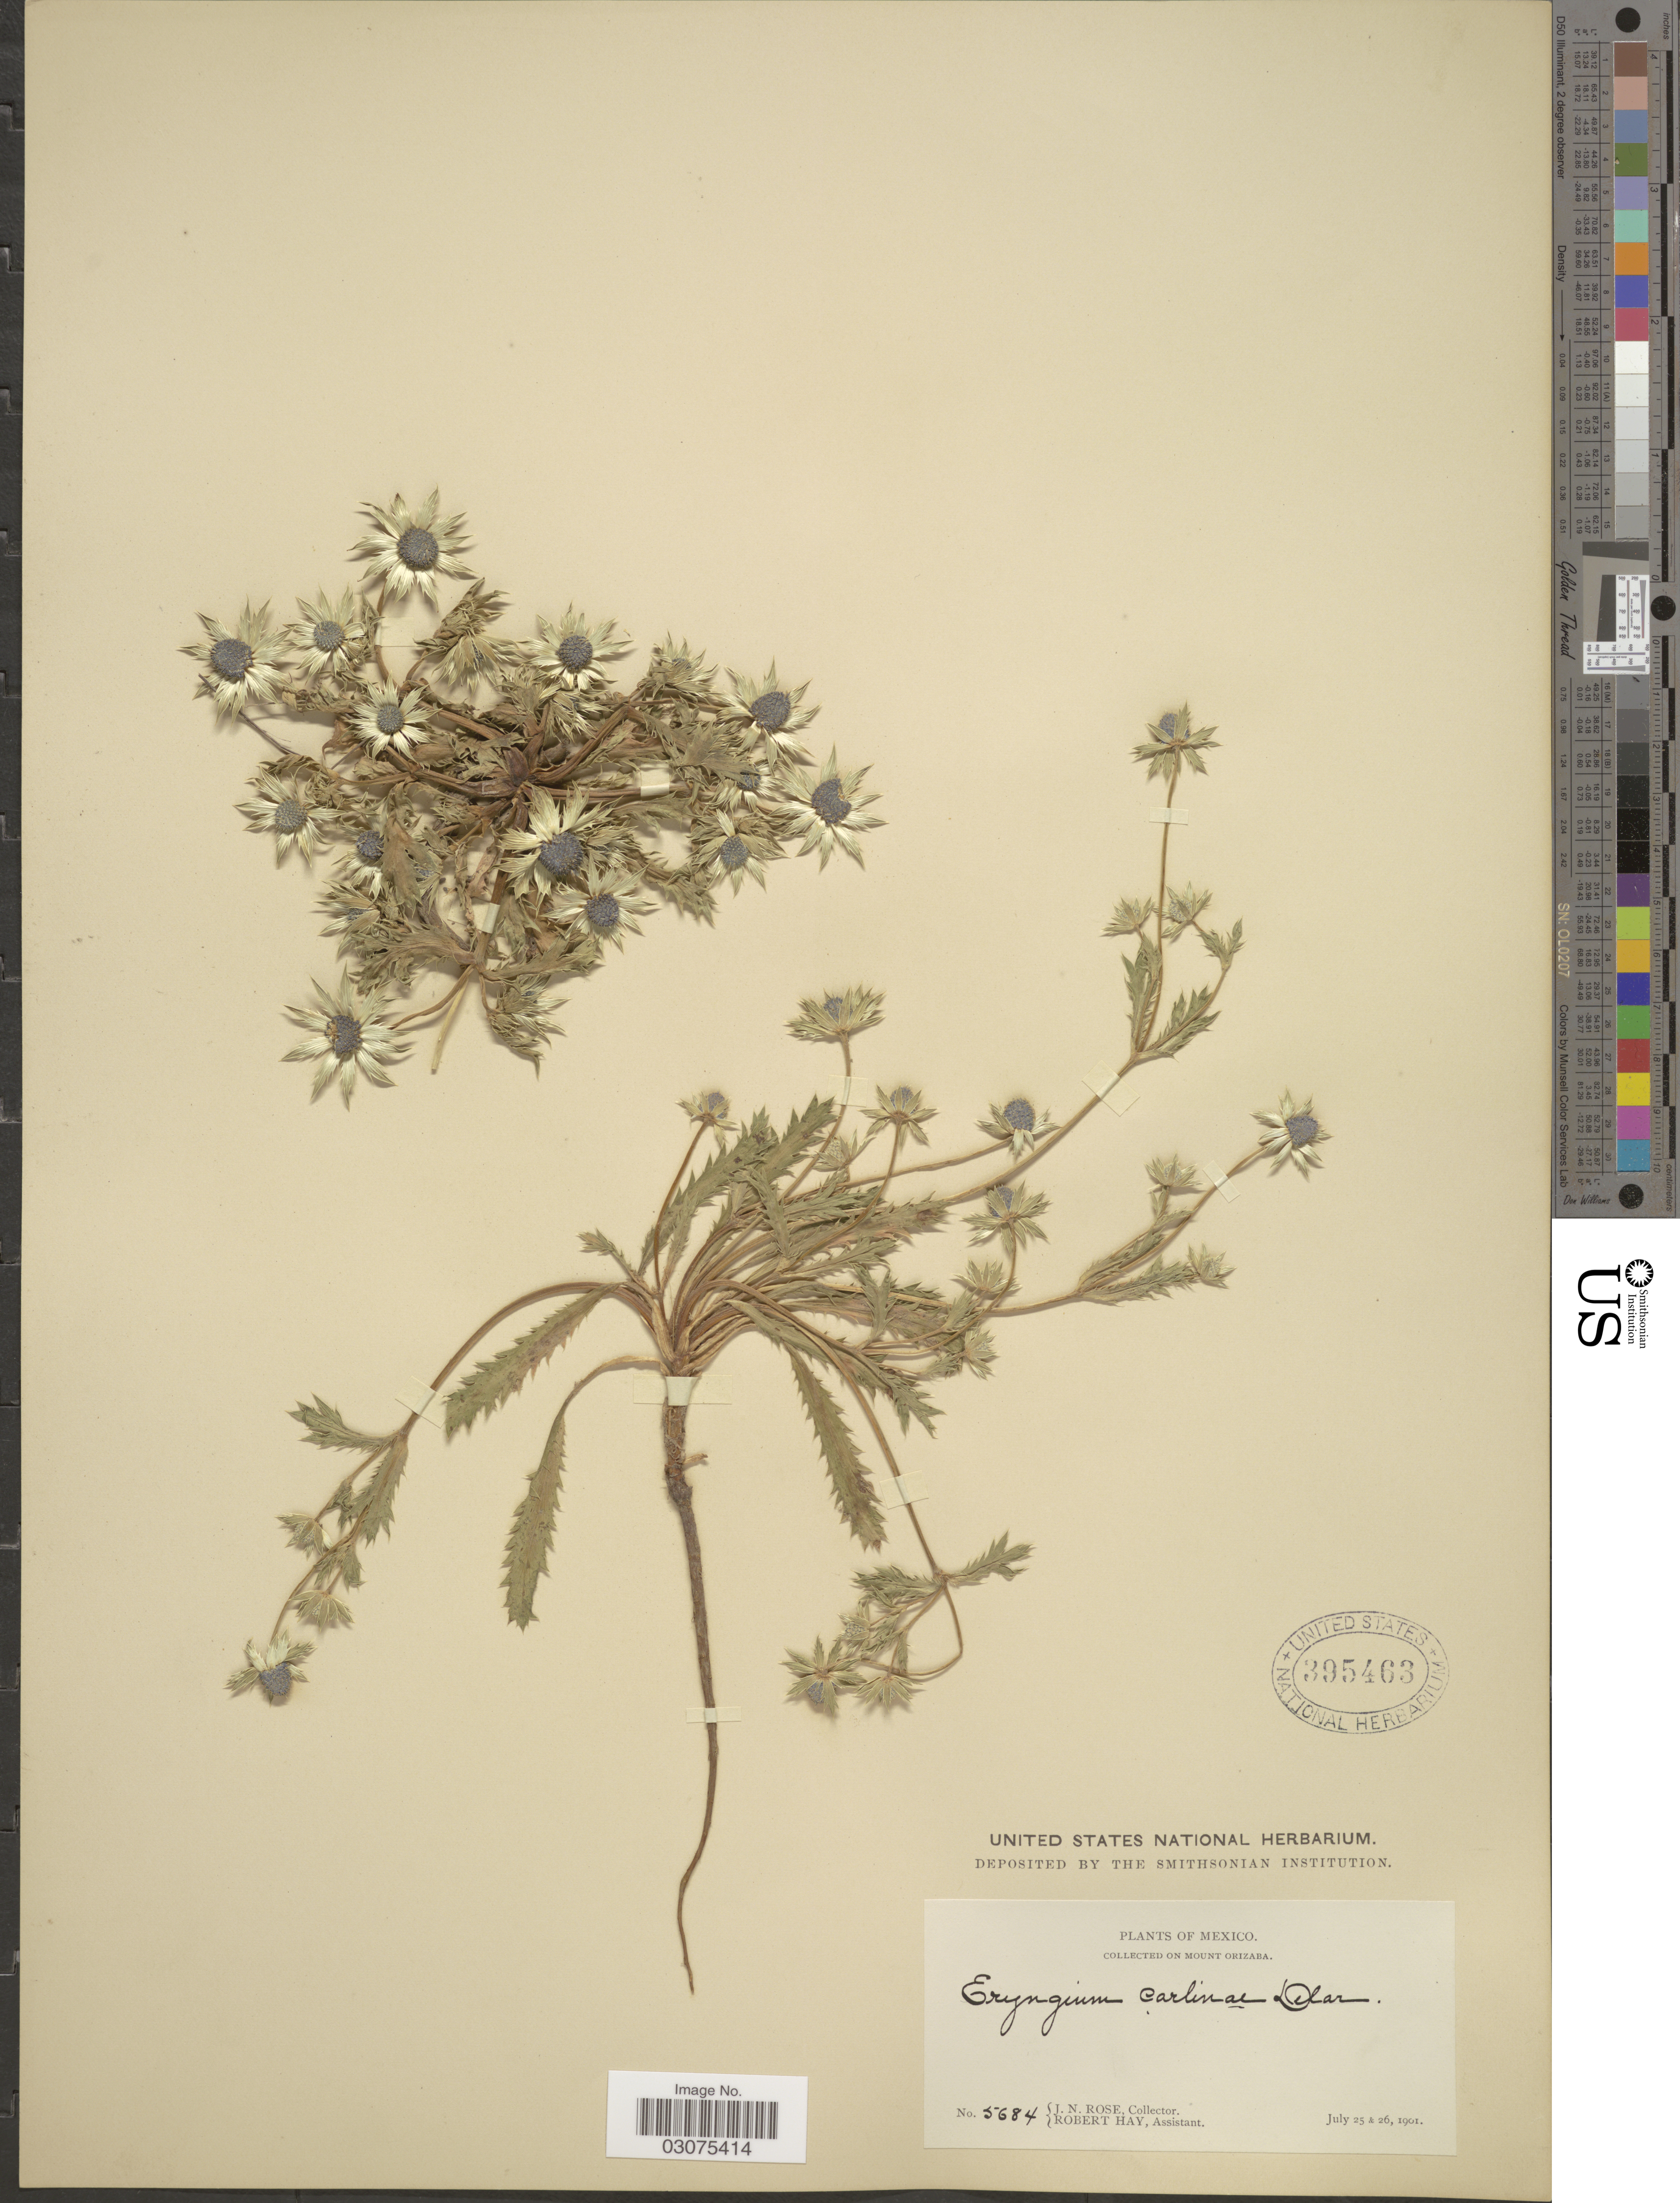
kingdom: Plantae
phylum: Tracheophyta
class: Magnoliopsida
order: Apiales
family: Apiaceae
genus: Eryngium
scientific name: Eryngium carlinae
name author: F. Delaroche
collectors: J. N. Rose & R. Hay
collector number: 5684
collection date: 1901-07-25/1901-07-26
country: Mexico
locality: On Mount Orizaba.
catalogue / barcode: US 395463